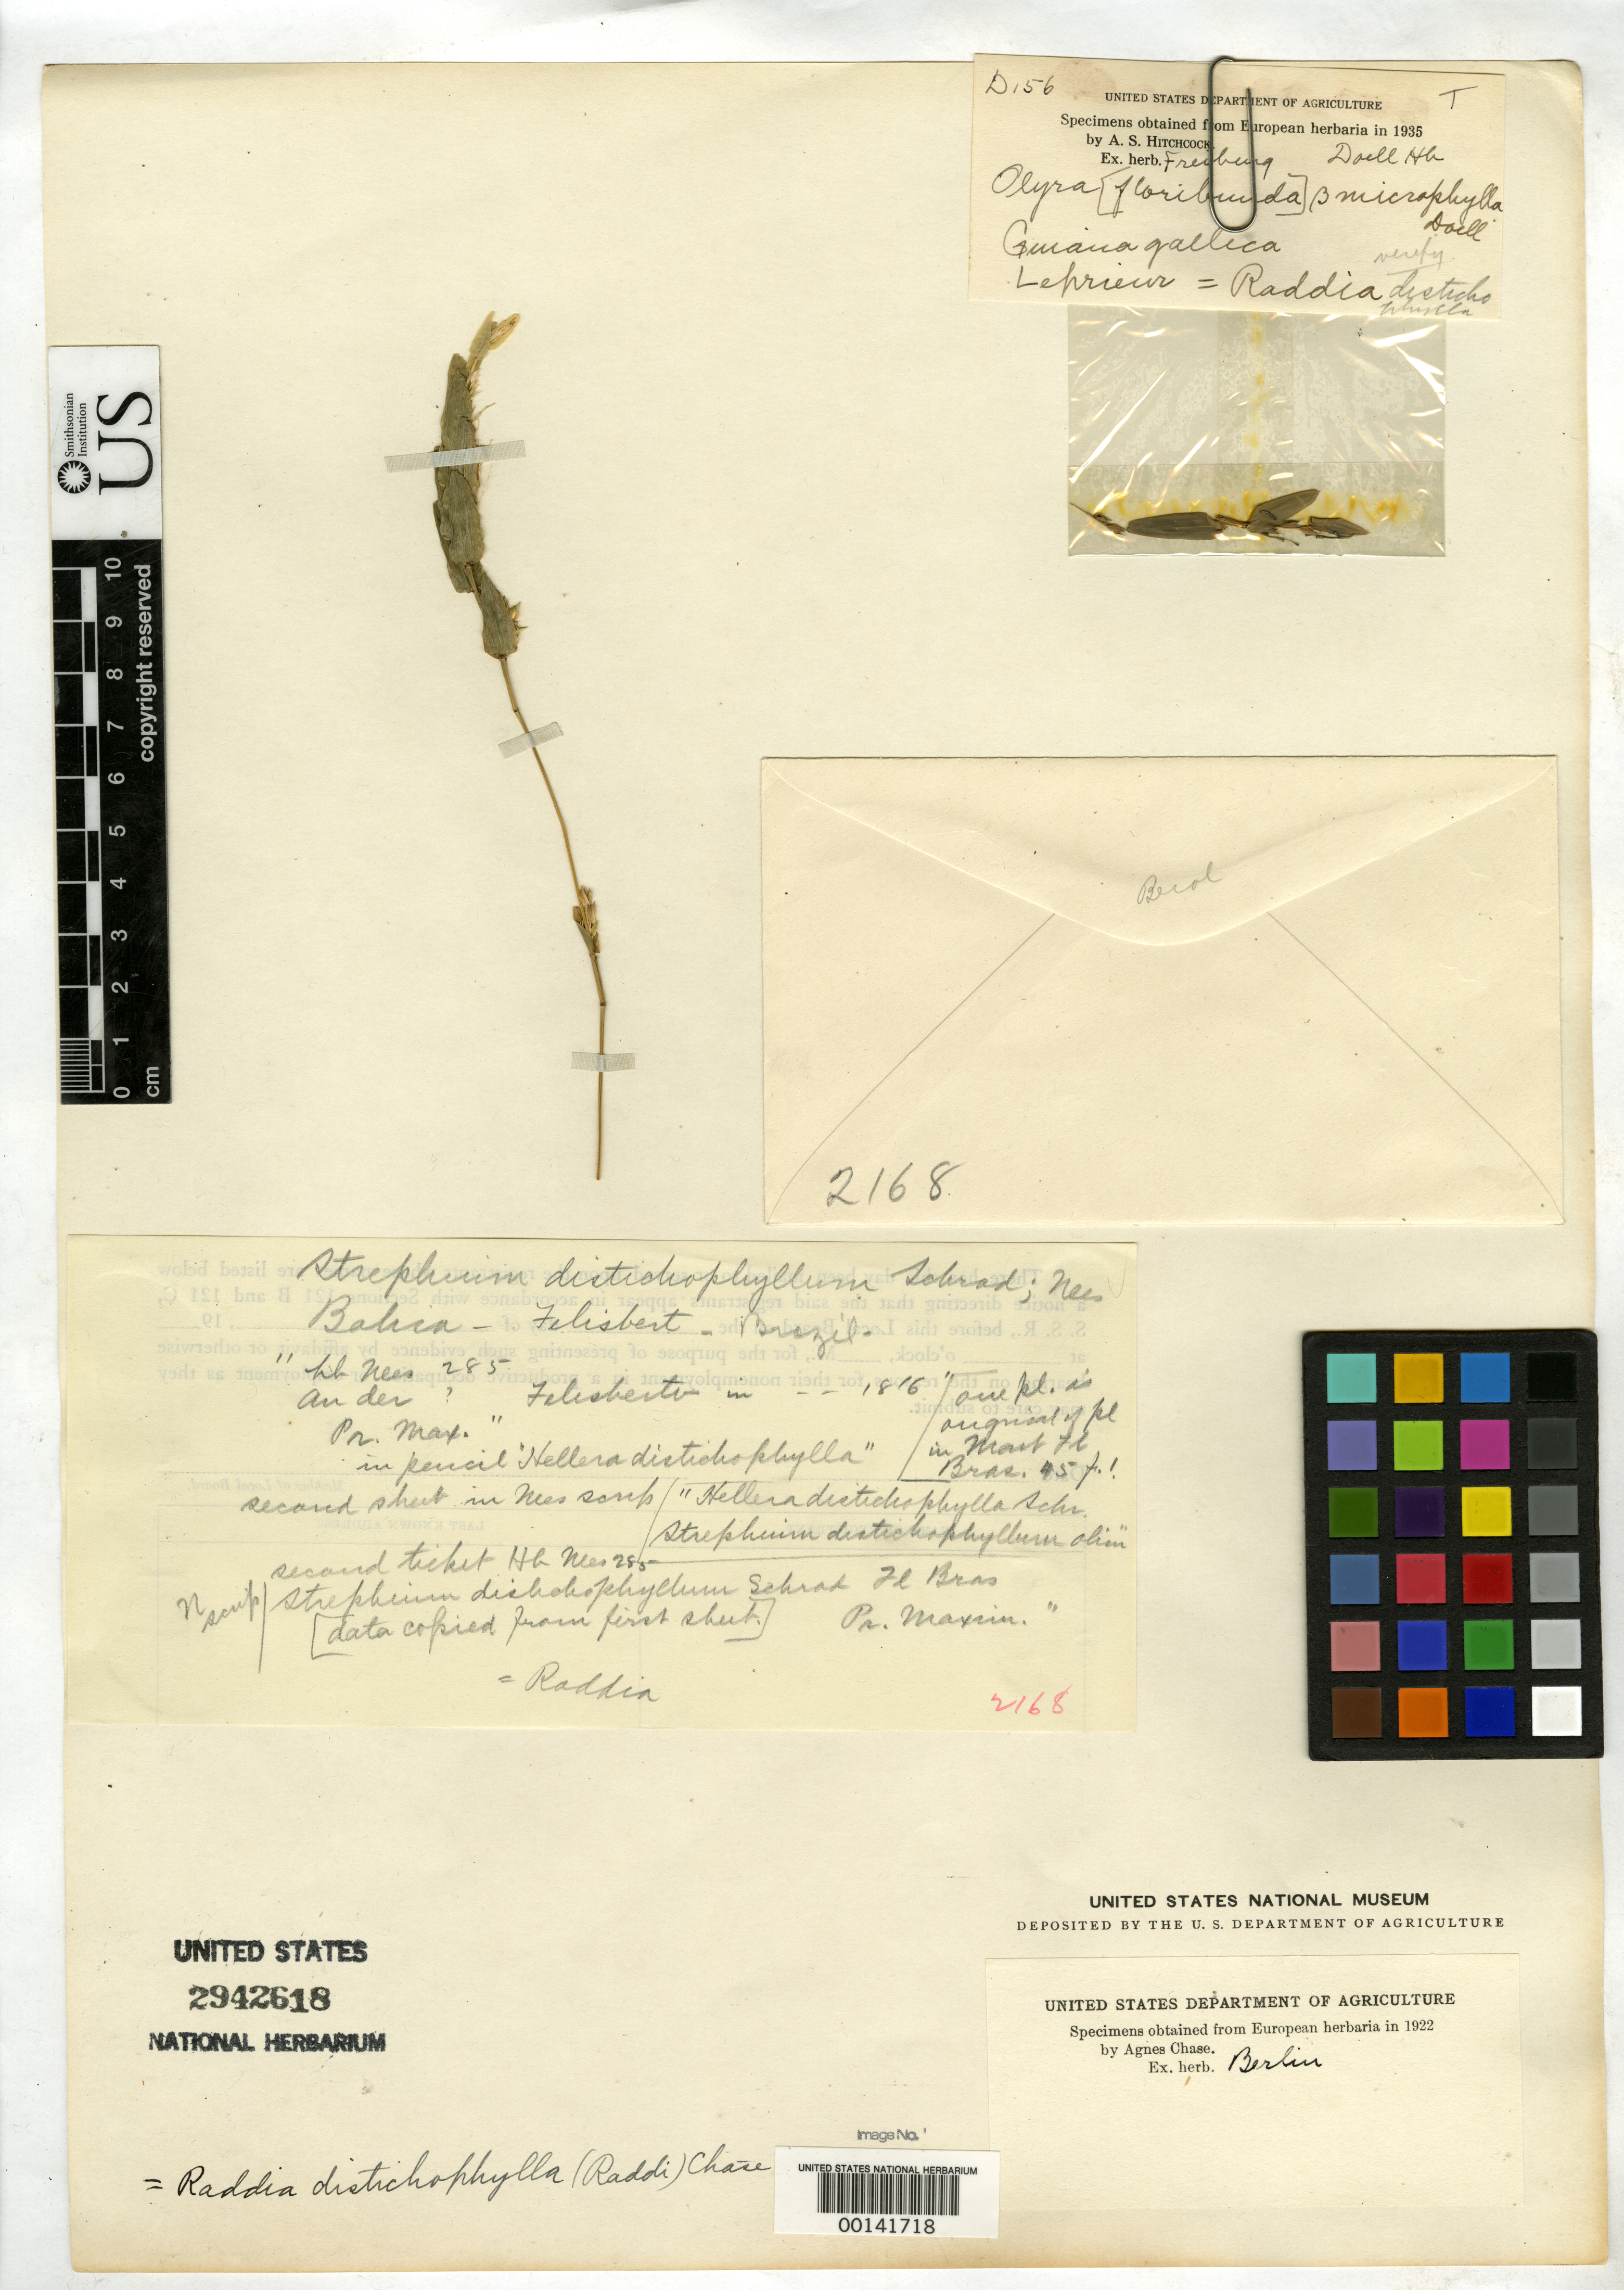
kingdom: Plantae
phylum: Tracheophyta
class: Liliopsida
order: Poales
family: Poaceae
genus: Strephium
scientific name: Strephium distichophyllum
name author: Schrad. ex Nees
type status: Type Fragment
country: Brazil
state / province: Bahia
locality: North of Esplanda city on road to Jaquera.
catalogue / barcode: US 2942618